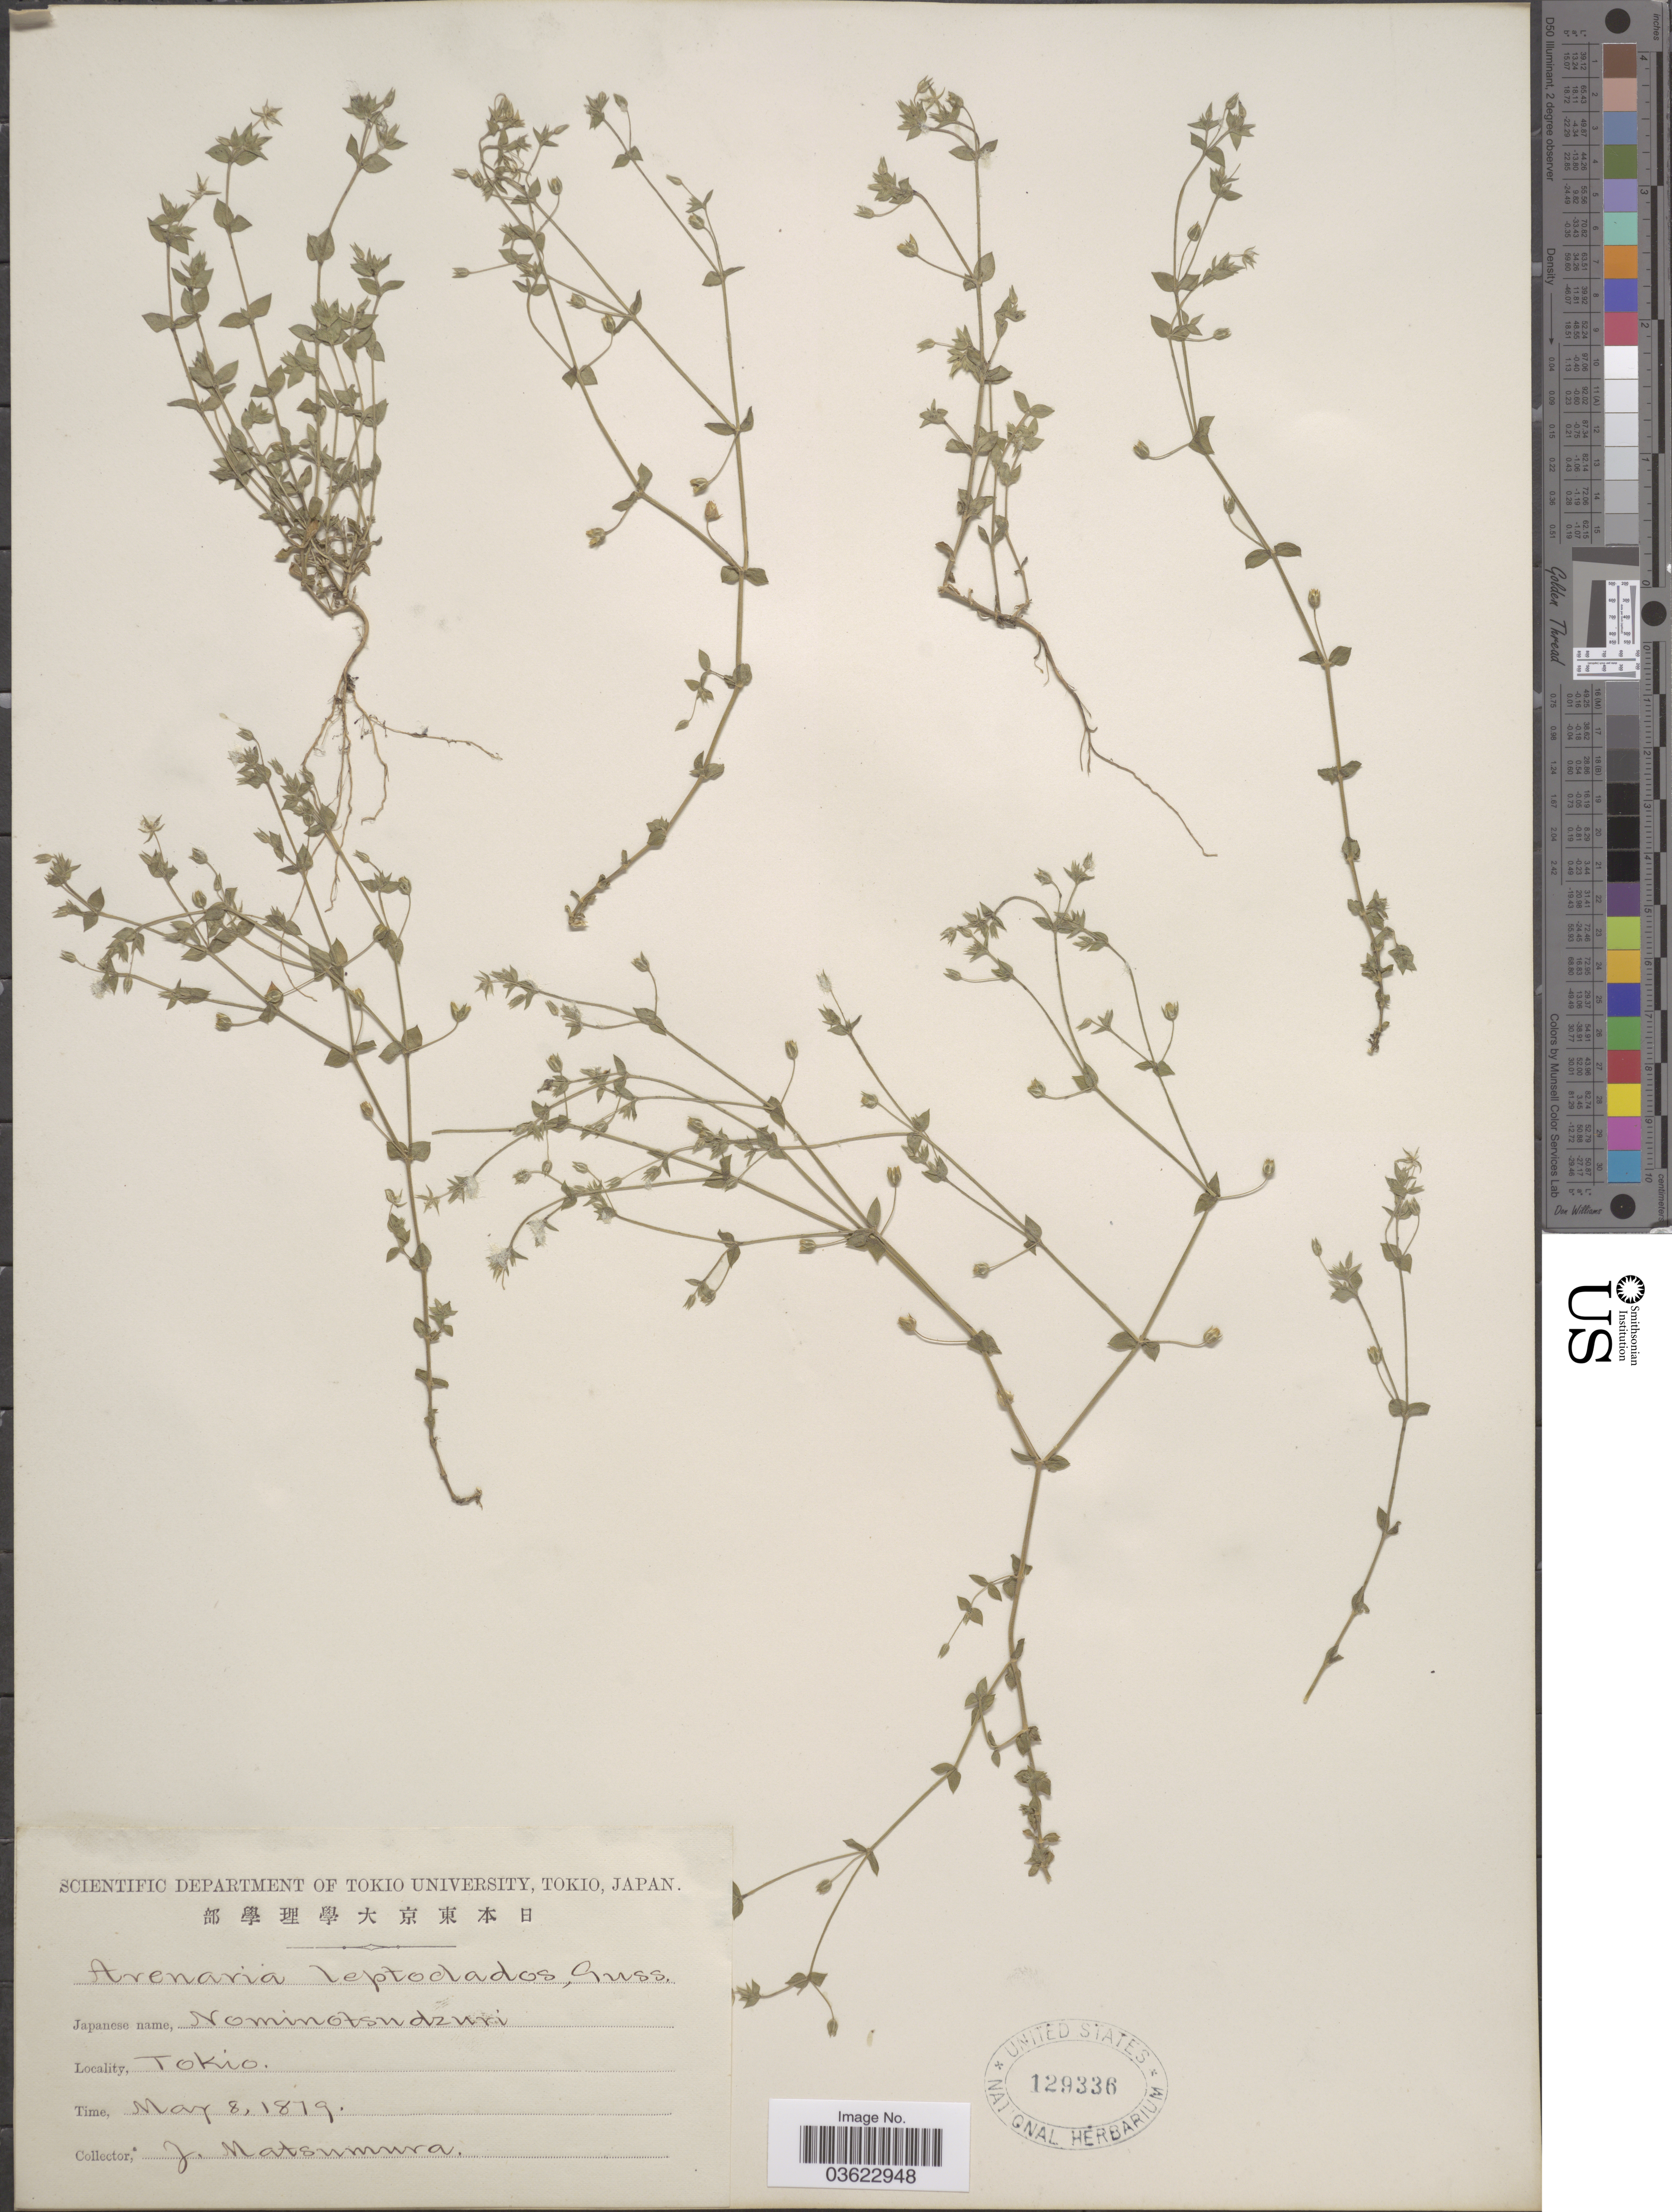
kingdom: Plantae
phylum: Tracheophyta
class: Magnoliopsida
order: Caryophyllales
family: Caryophyllaceae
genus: Arenaria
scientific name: Arenaria leptoclados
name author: (Rchb.) Gussone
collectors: J. Matsumura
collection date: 1879-05-08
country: Japan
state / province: Tokyo, Federal City of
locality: Tokio.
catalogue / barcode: US 129336